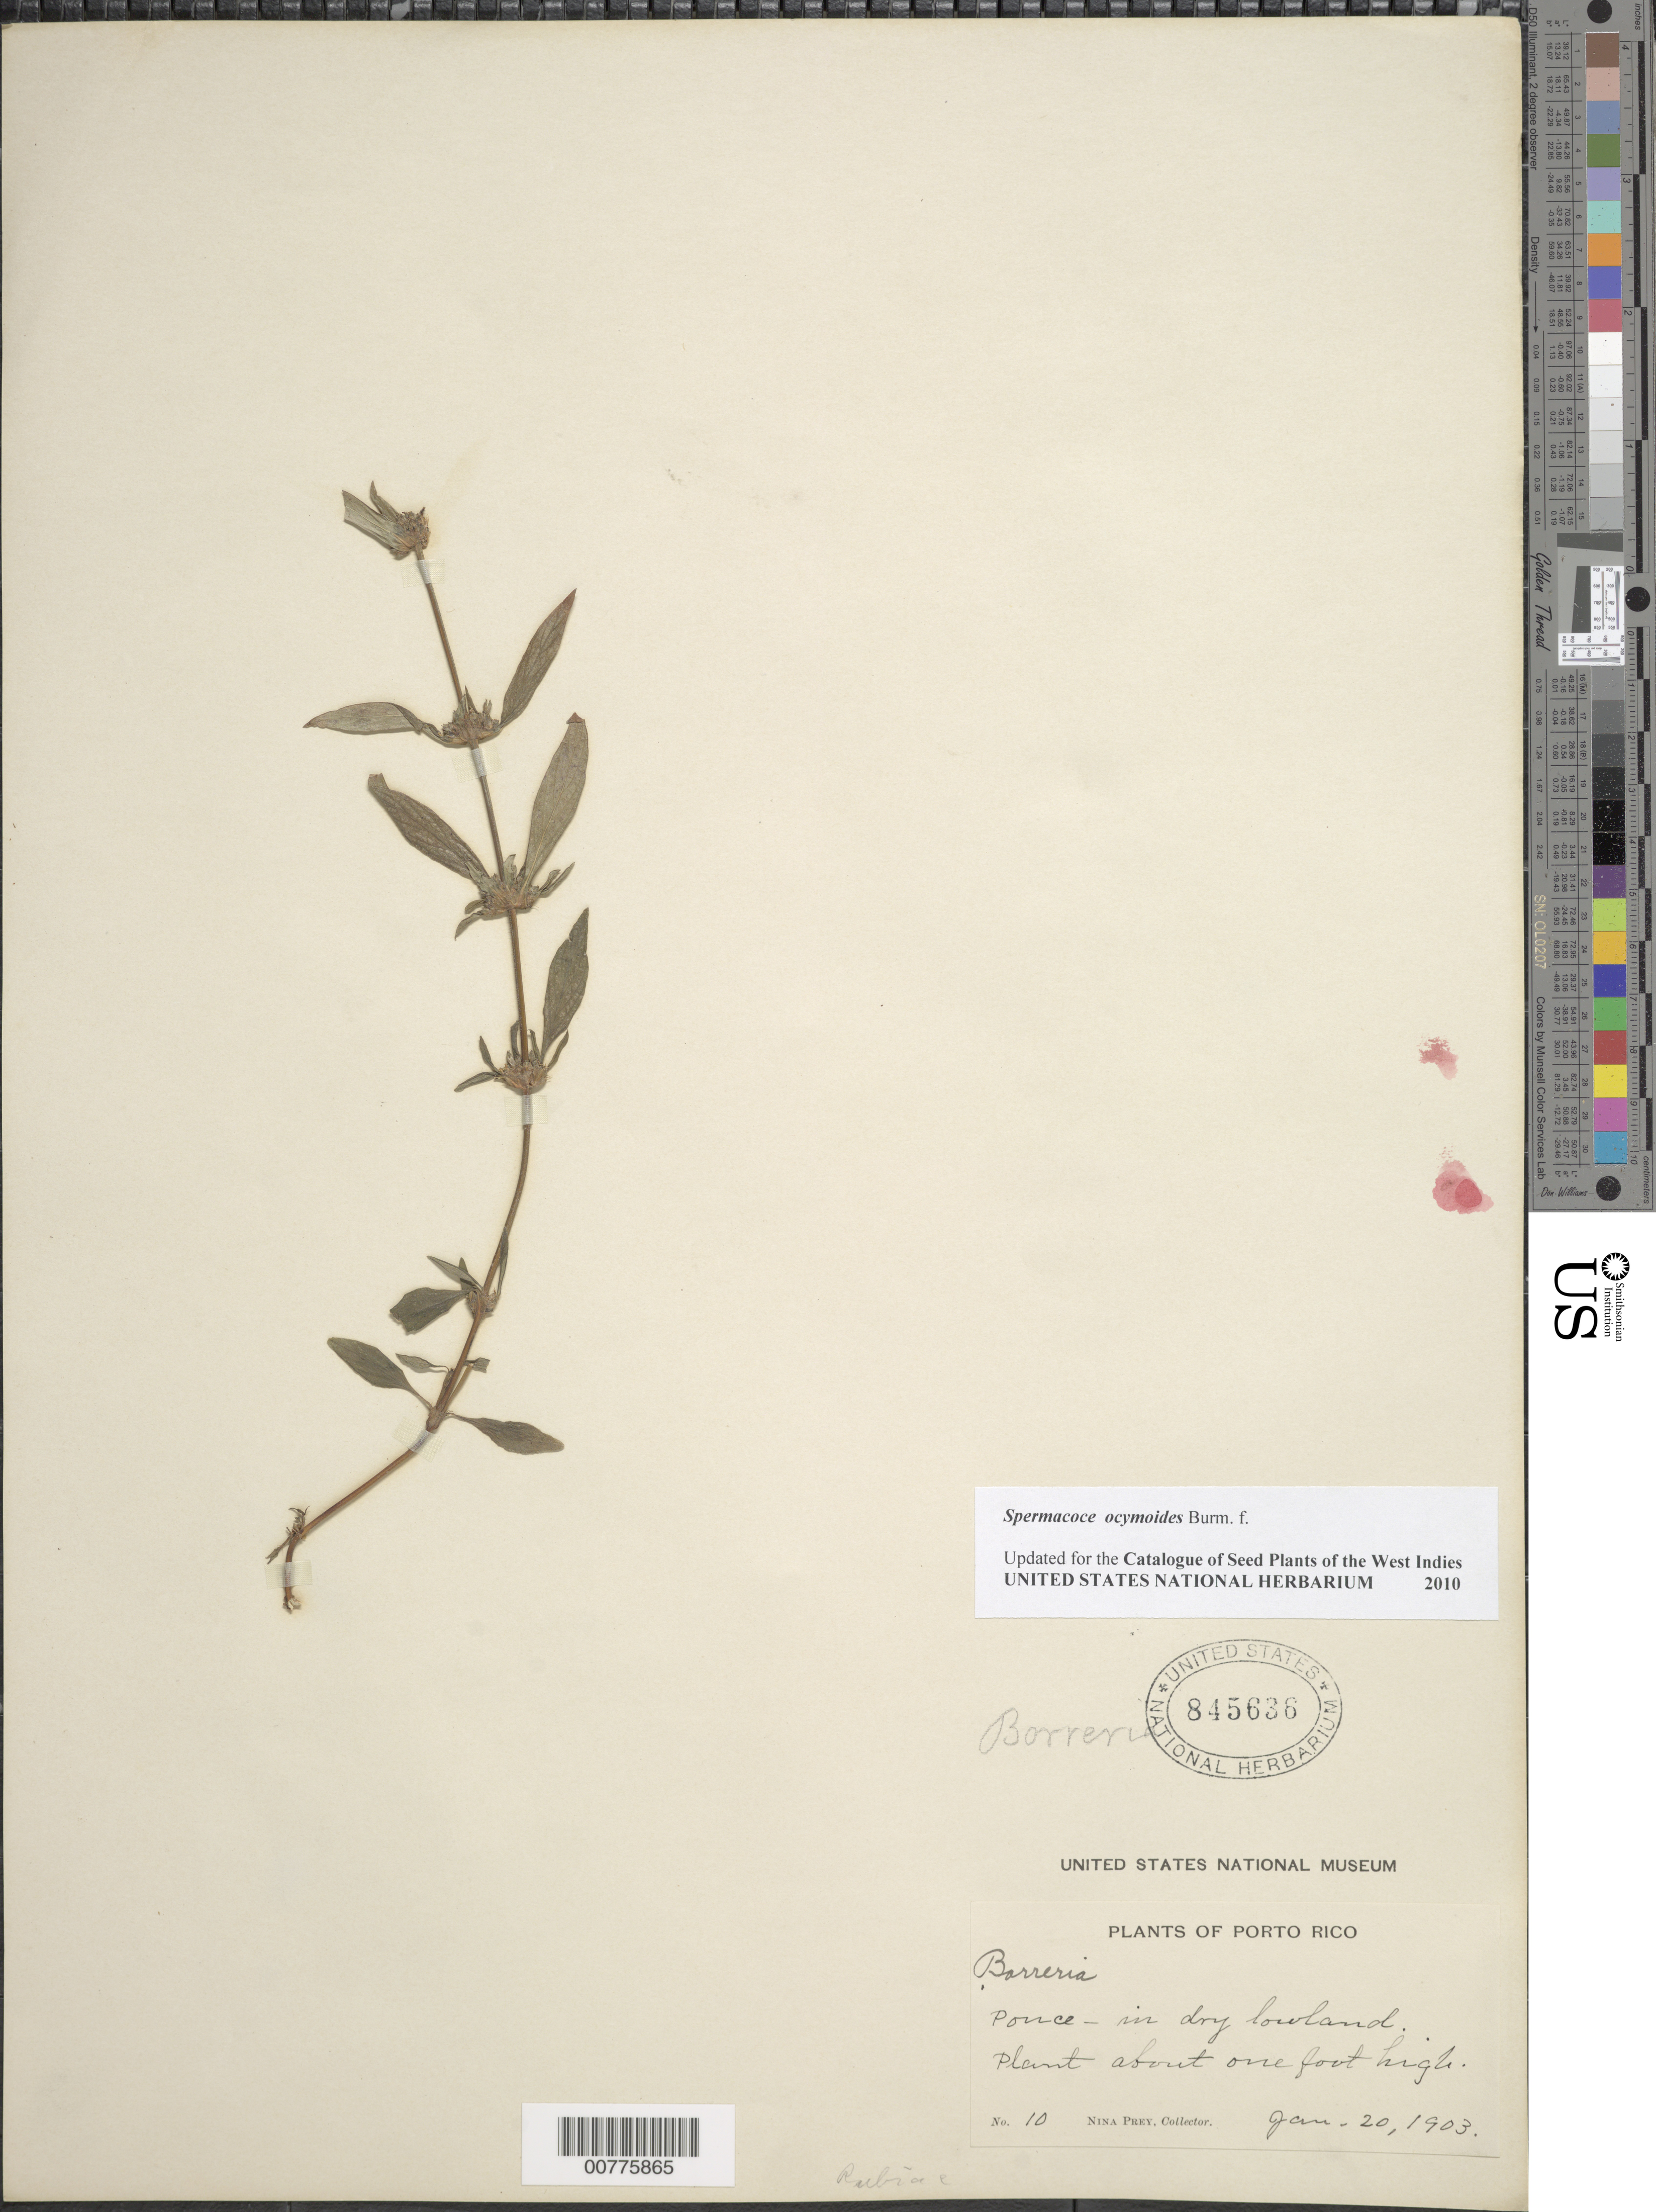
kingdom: Plantae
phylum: Tracheophyta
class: Magnoliopsida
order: Gentianales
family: Rubiaceae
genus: Spermacoce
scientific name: Spermacoce ocymoides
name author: Burm. f.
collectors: N. Prey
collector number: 10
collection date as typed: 20 Jan 1903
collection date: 1903-01-20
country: Puerto Rico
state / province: Ponce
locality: Ponce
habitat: Dry lowland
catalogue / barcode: US 845636